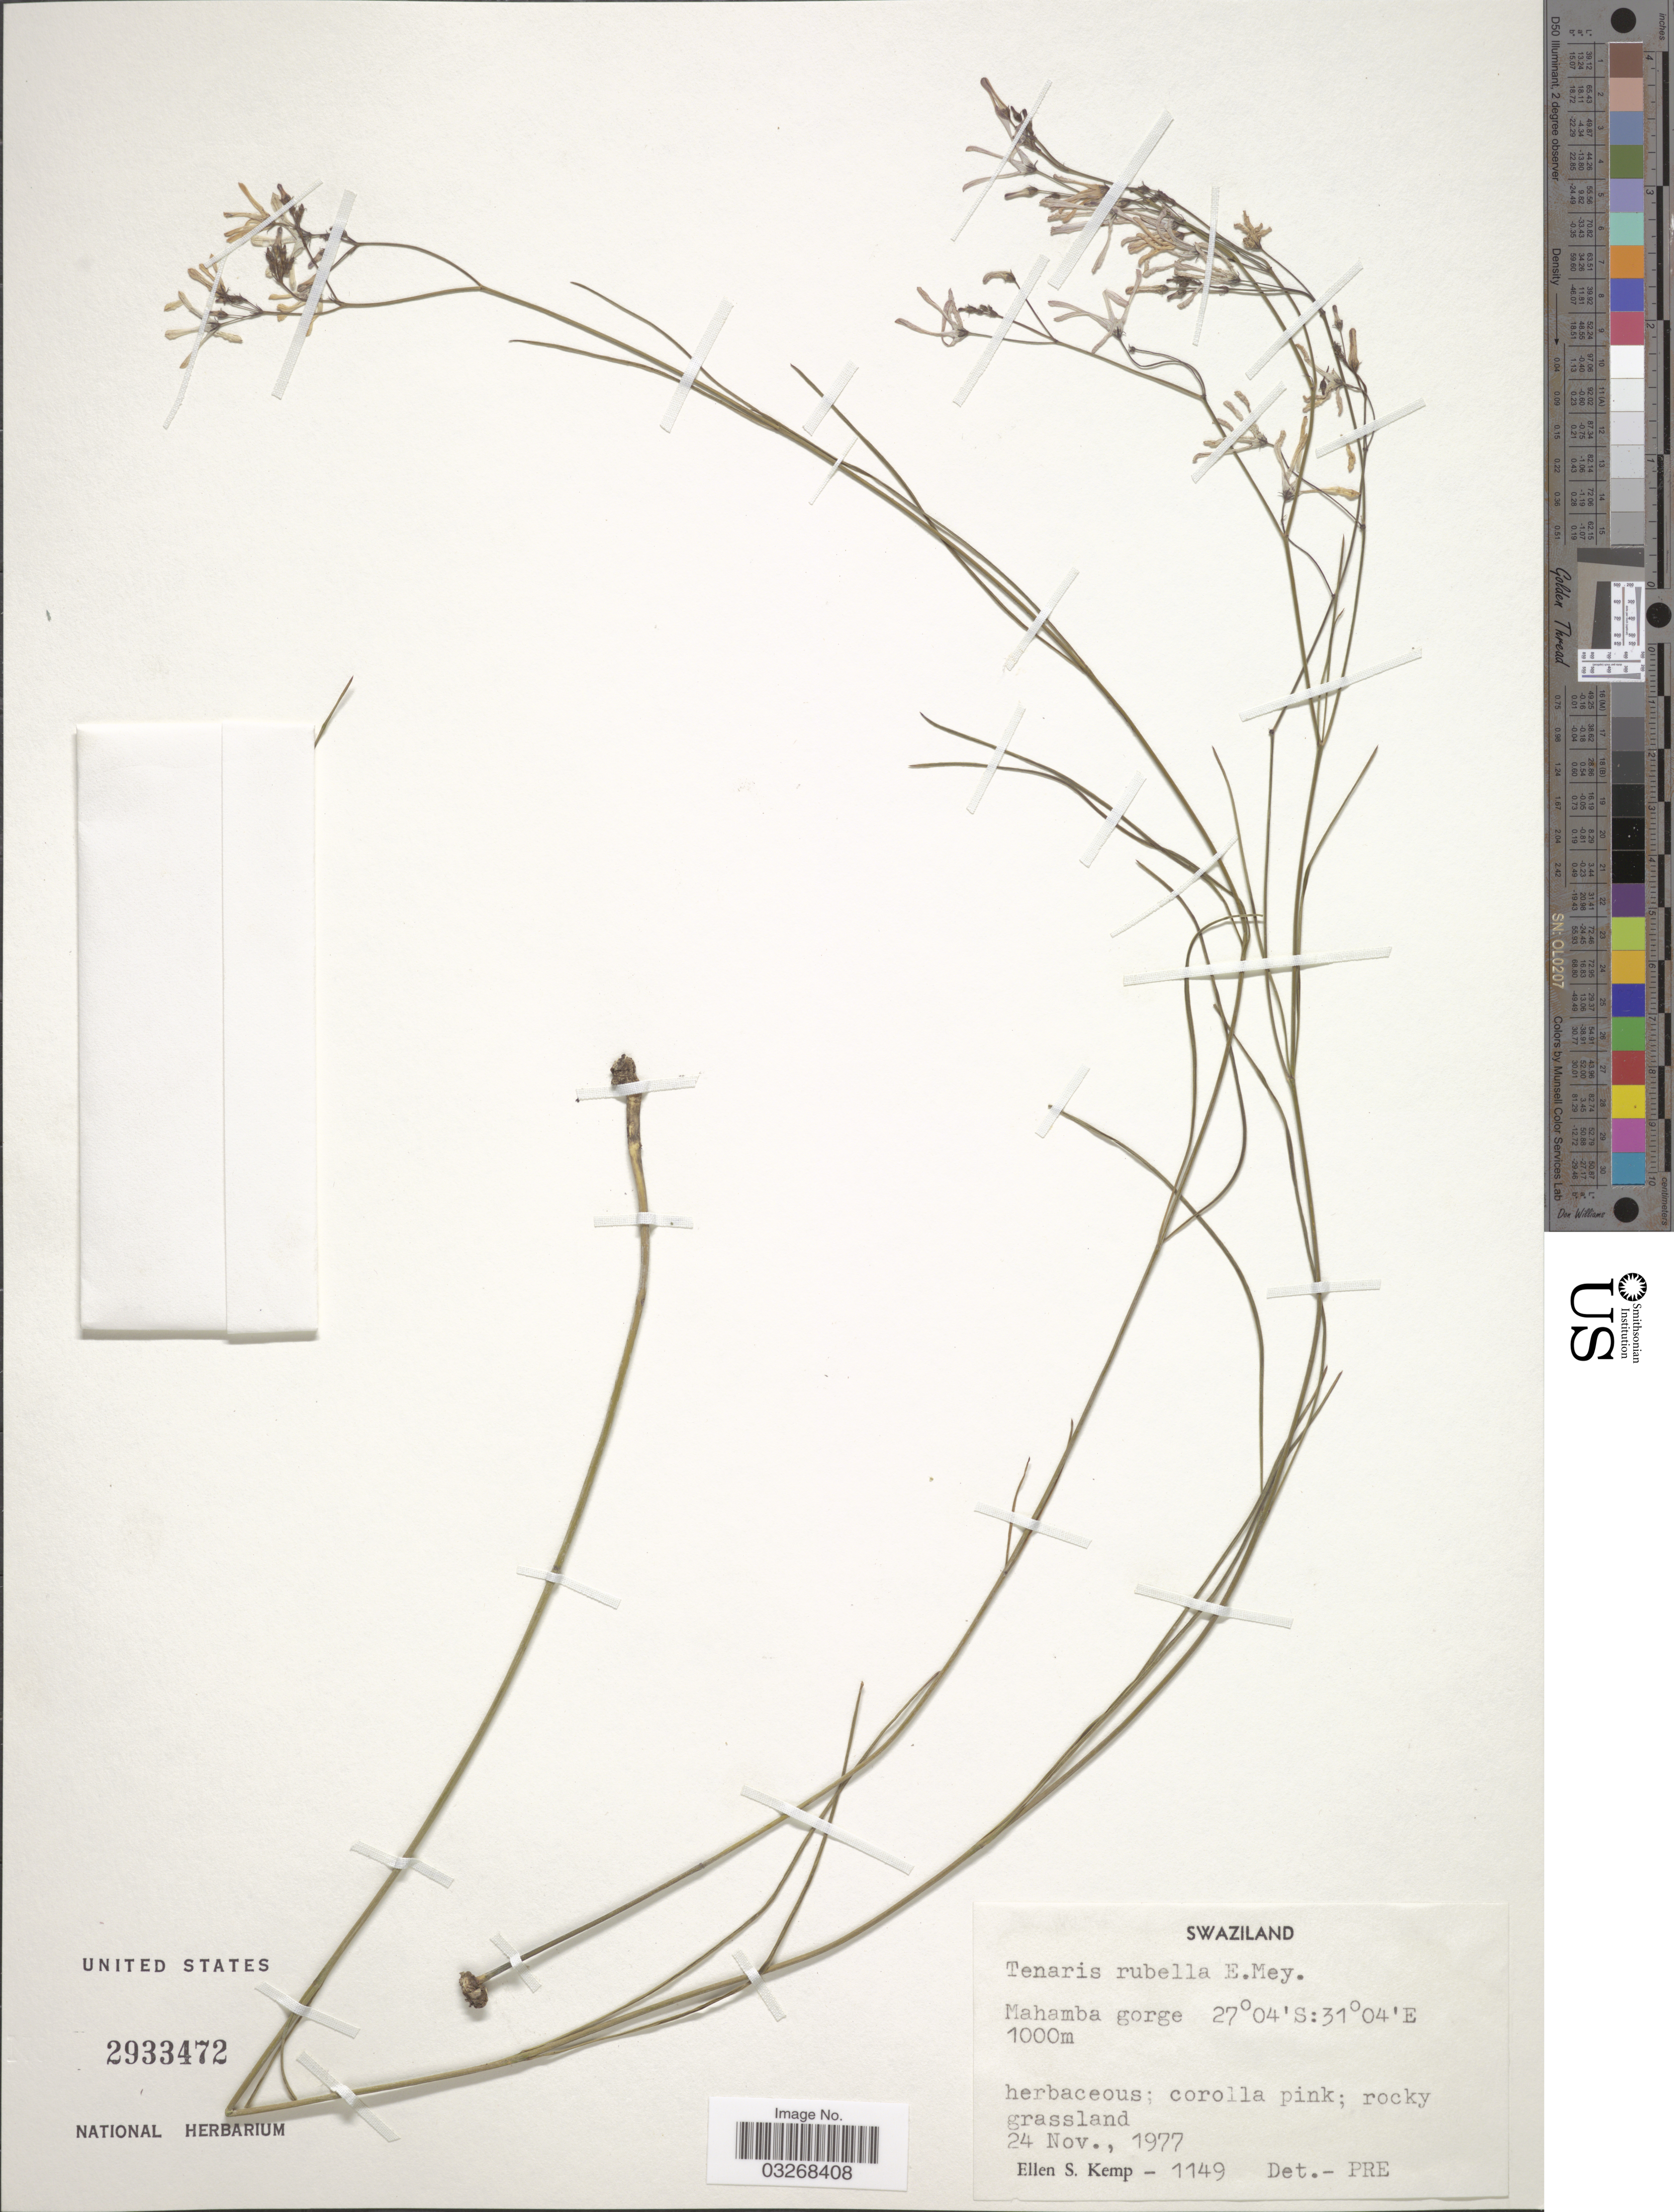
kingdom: Plantae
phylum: Tracheophyta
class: Magnoliopsida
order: Gentianales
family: Apocynaceae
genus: Tenaris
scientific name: Tenaris rubella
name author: E. Mey.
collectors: E. S. Kemp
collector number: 1149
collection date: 1977-11-24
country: Eswatini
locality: Mahamba gorge.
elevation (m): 1000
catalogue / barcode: US 2933472